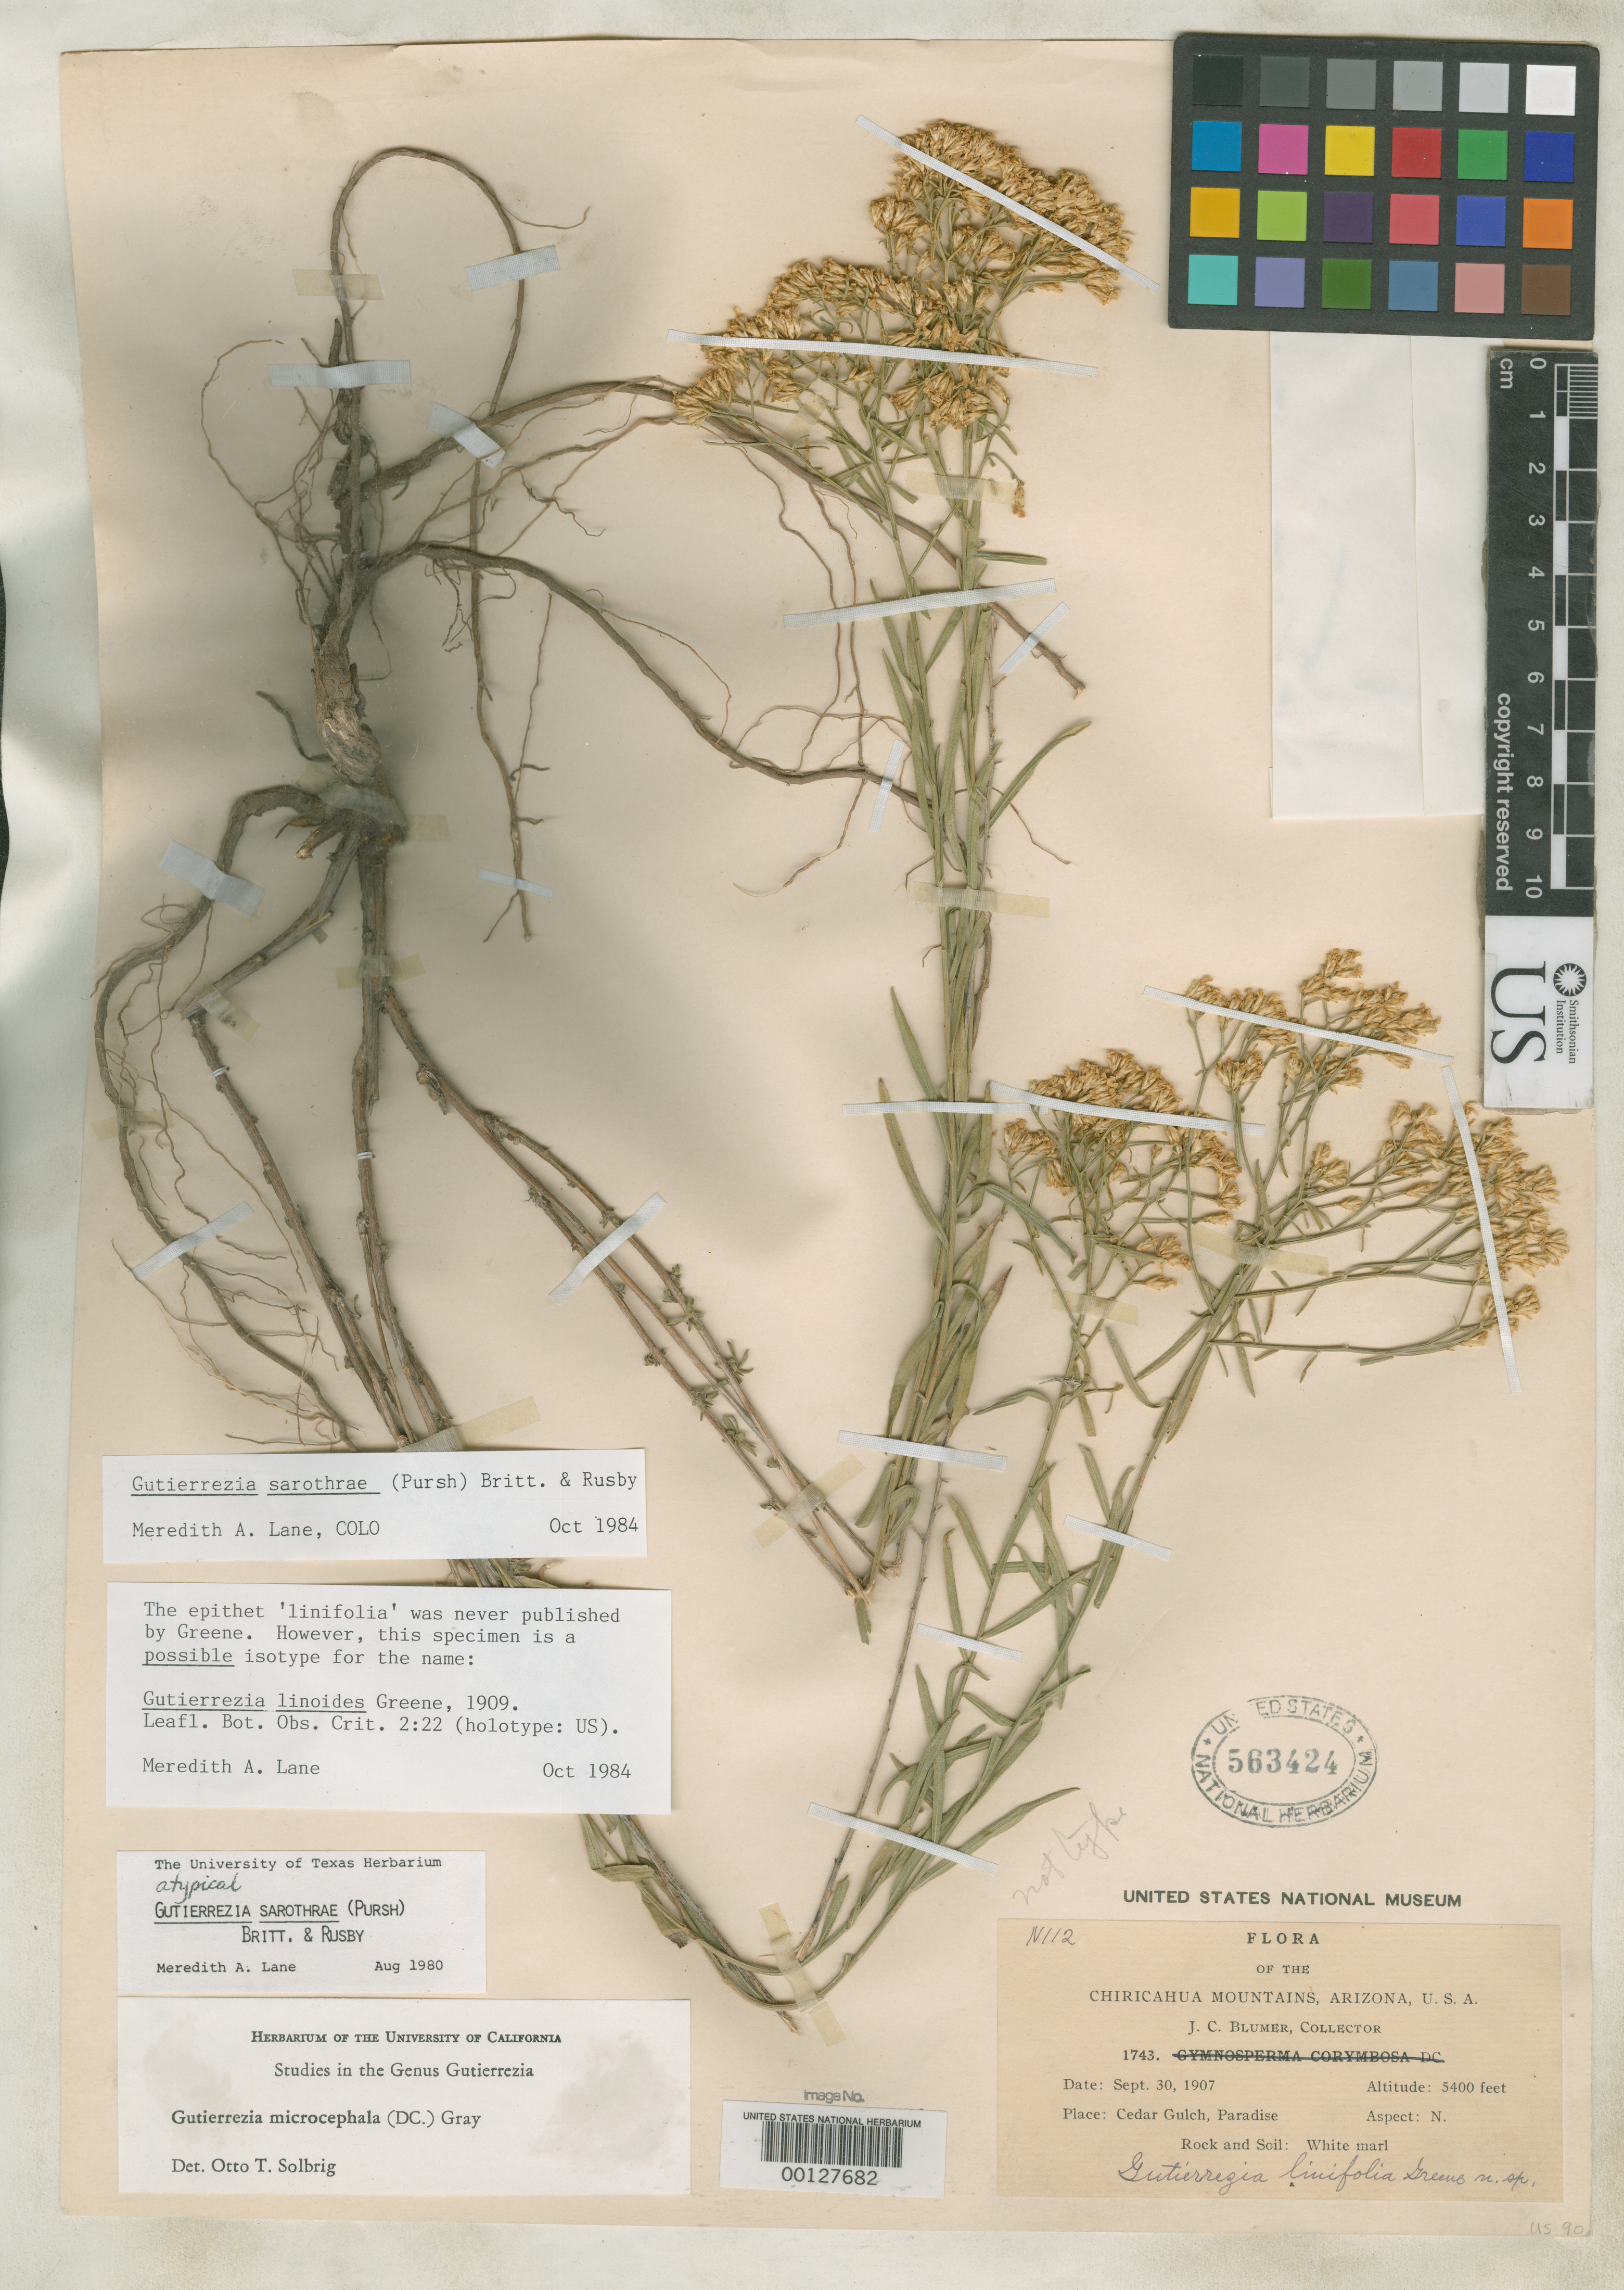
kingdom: Plantae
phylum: Tracheophyta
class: Magnoliopsida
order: Asterales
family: Asteraceae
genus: Gutierrezia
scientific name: Gutierrezia linoides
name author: Greene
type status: Possible Isotype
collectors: J. C. Blumer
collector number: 1743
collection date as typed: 30 Sep 1907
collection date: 1907-09-30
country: United States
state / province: Arizona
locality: Chiricahua Mts., Cedar Gulch, Paradise.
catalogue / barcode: US 563424